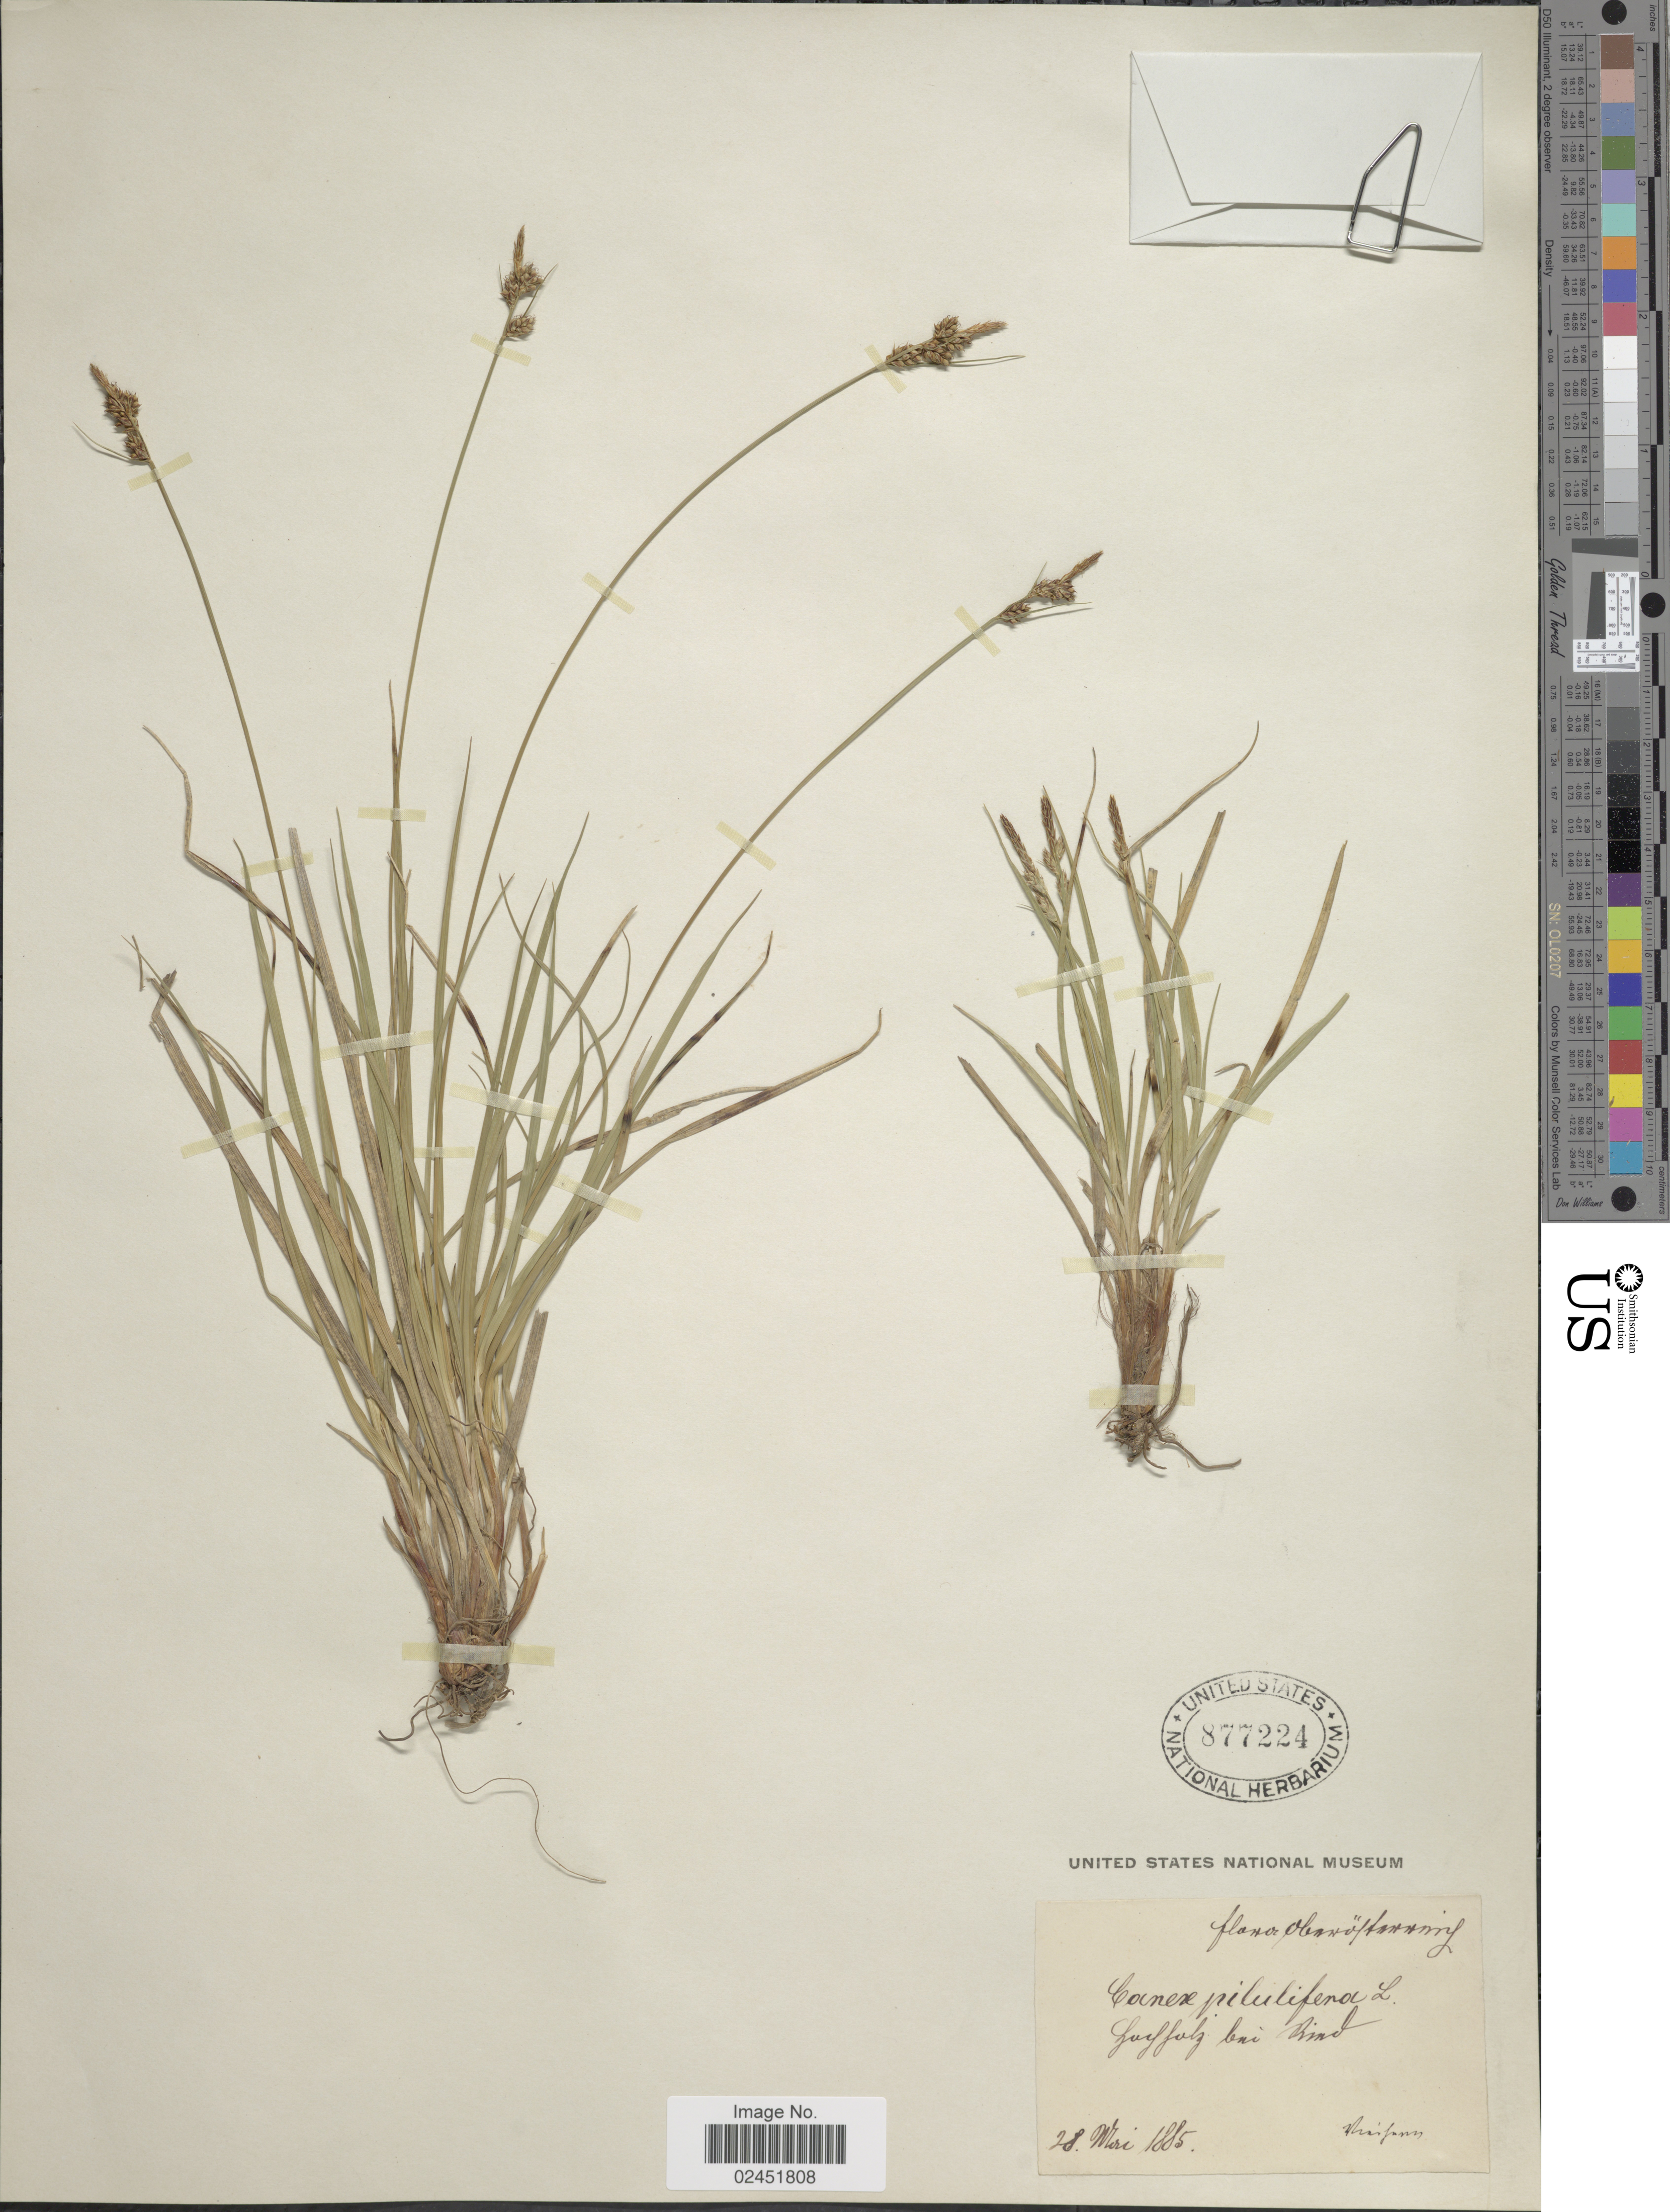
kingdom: Plantae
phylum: Tracheophyta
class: Liliopsida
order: Poales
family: Cyperaceae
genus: Carex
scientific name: Carex pilulifera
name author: L.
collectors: F. Vierhapper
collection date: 1885-05-28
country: Austria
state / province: Oberosterreich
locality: Flora Oberösterreich, Hochholz bei Ried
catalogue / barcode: US 877224